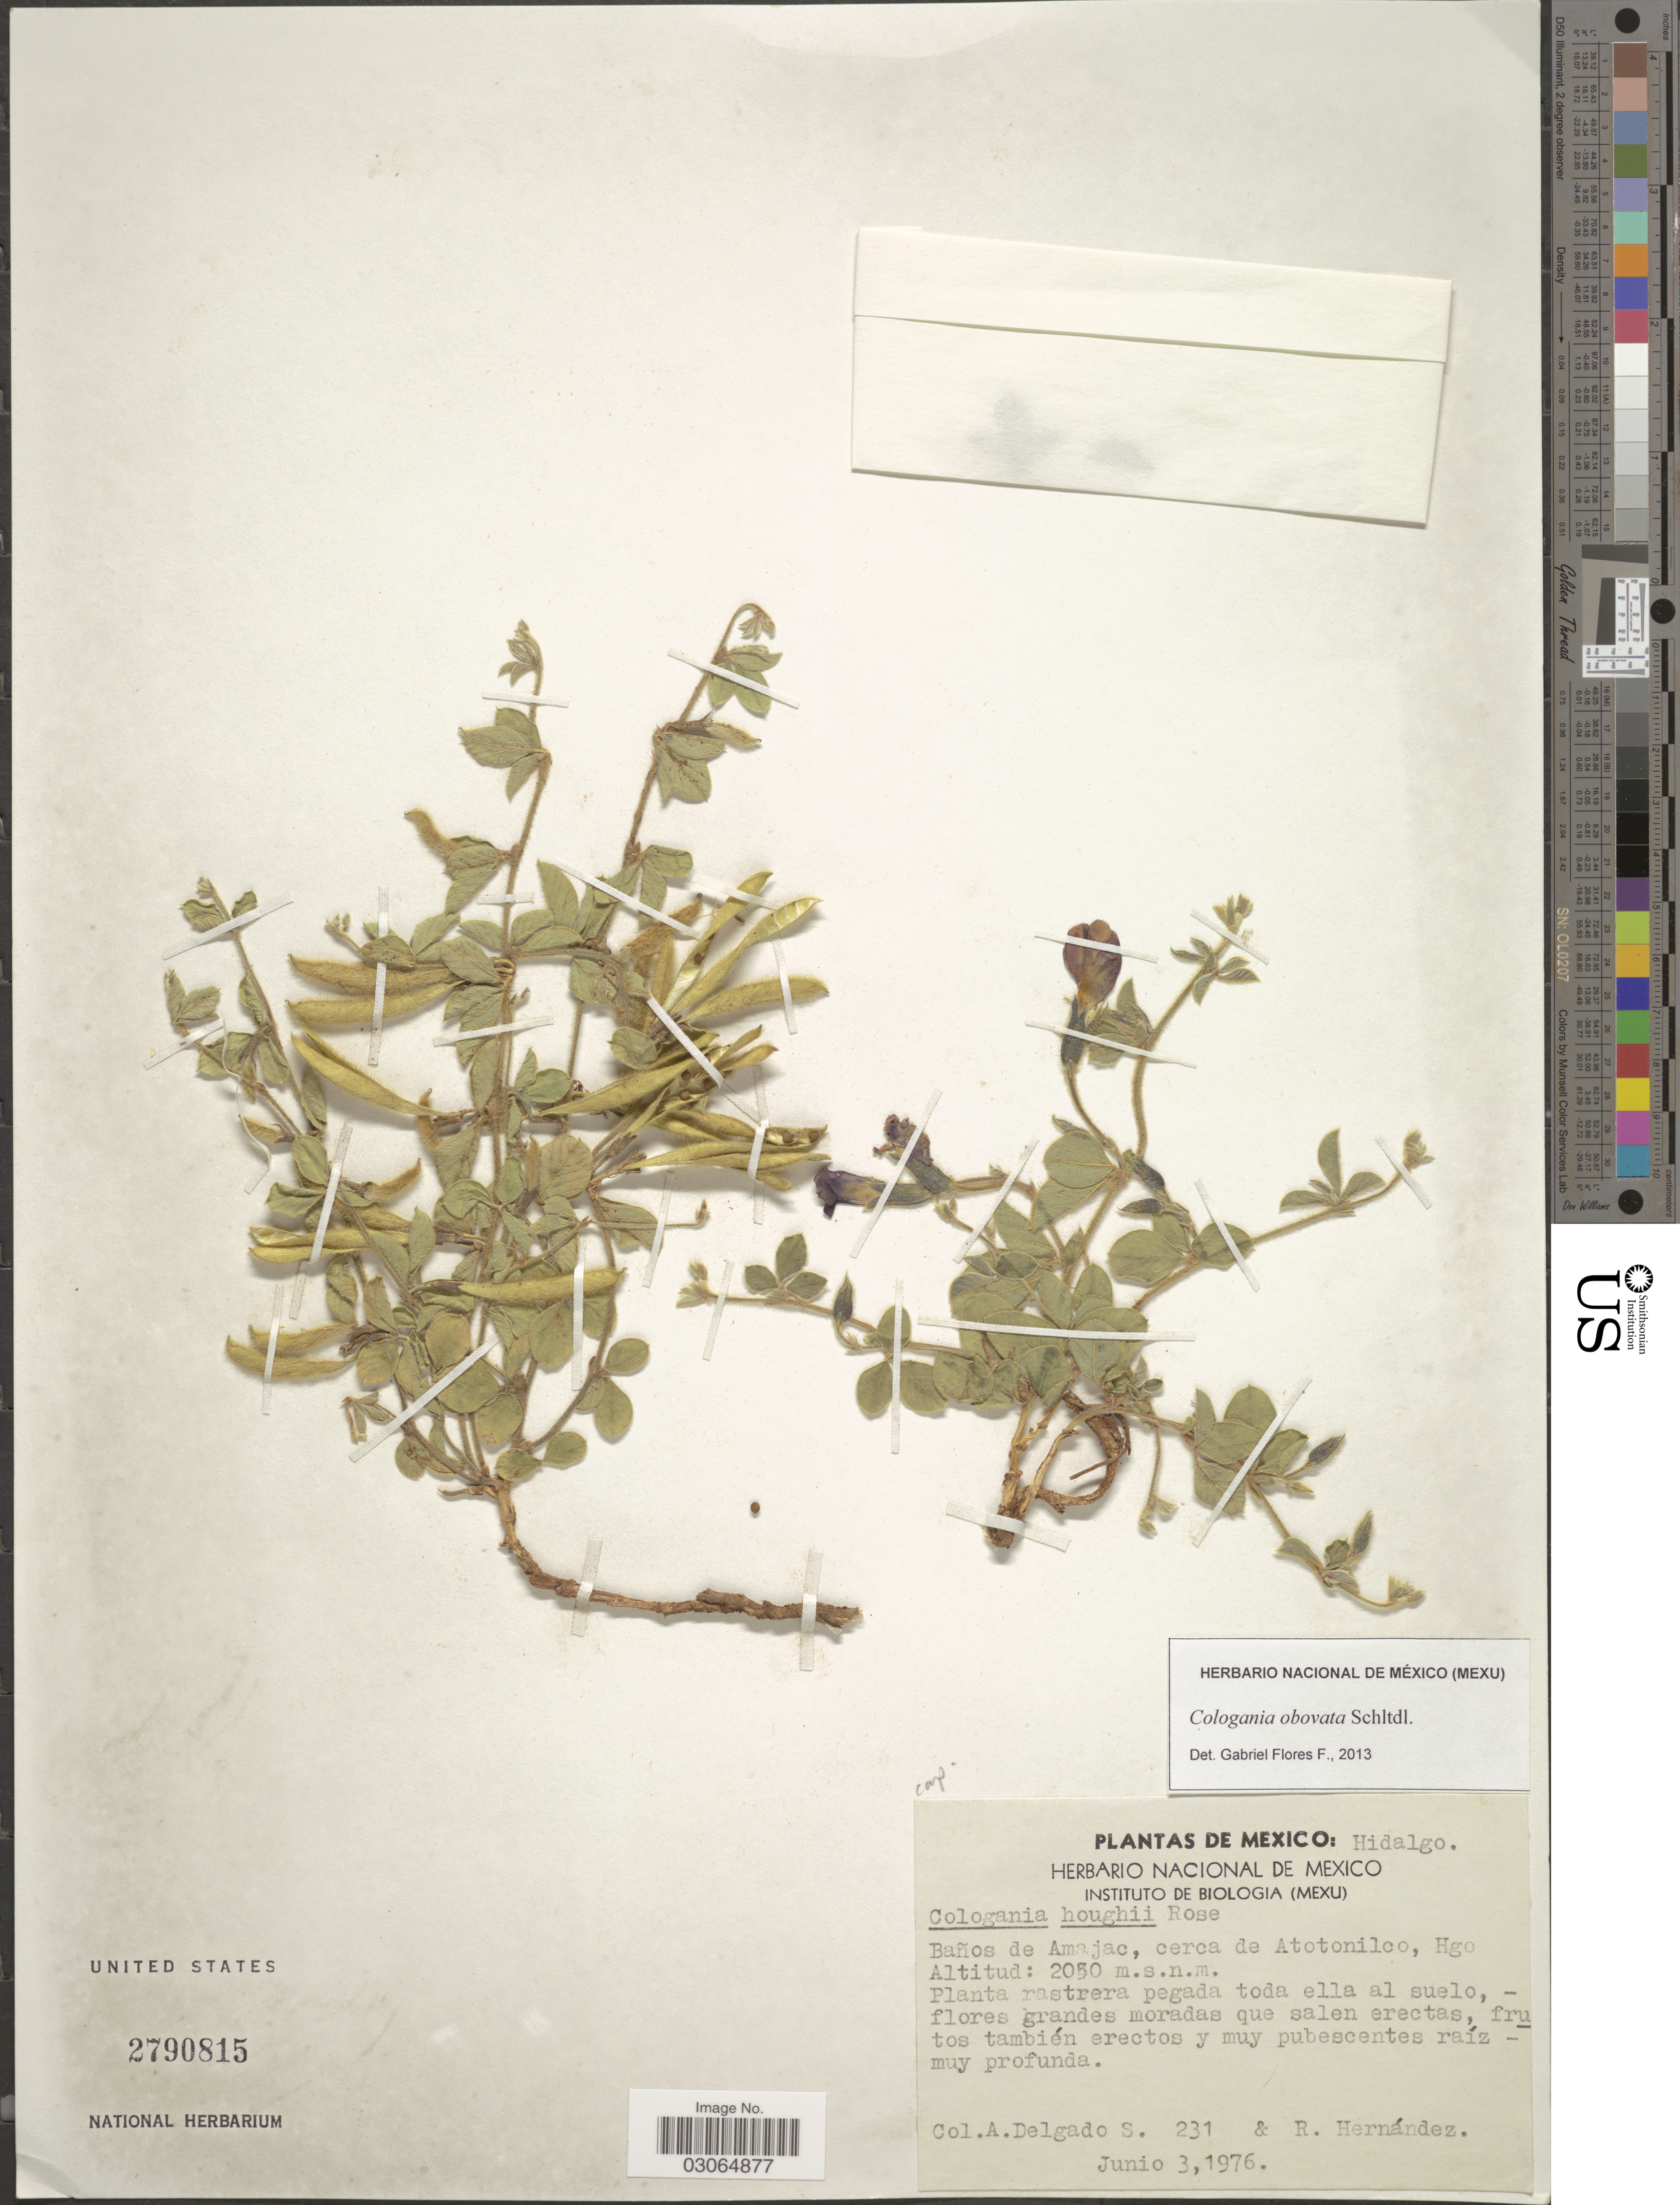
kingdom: Plantae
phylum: Tracheophyta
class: Magnoliopsida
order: Fabales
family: Fabaceae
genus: Cologania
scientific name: Cologania obovata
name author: Schltdl.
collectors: A. Delgado S. & R. Hernández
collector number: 231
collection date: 1976-06-03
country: Mexico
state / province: Hidalgo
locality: Baños de Amajac, cerca de Atotonilco, Hgo.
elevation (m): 2050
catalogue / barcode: US 2790815